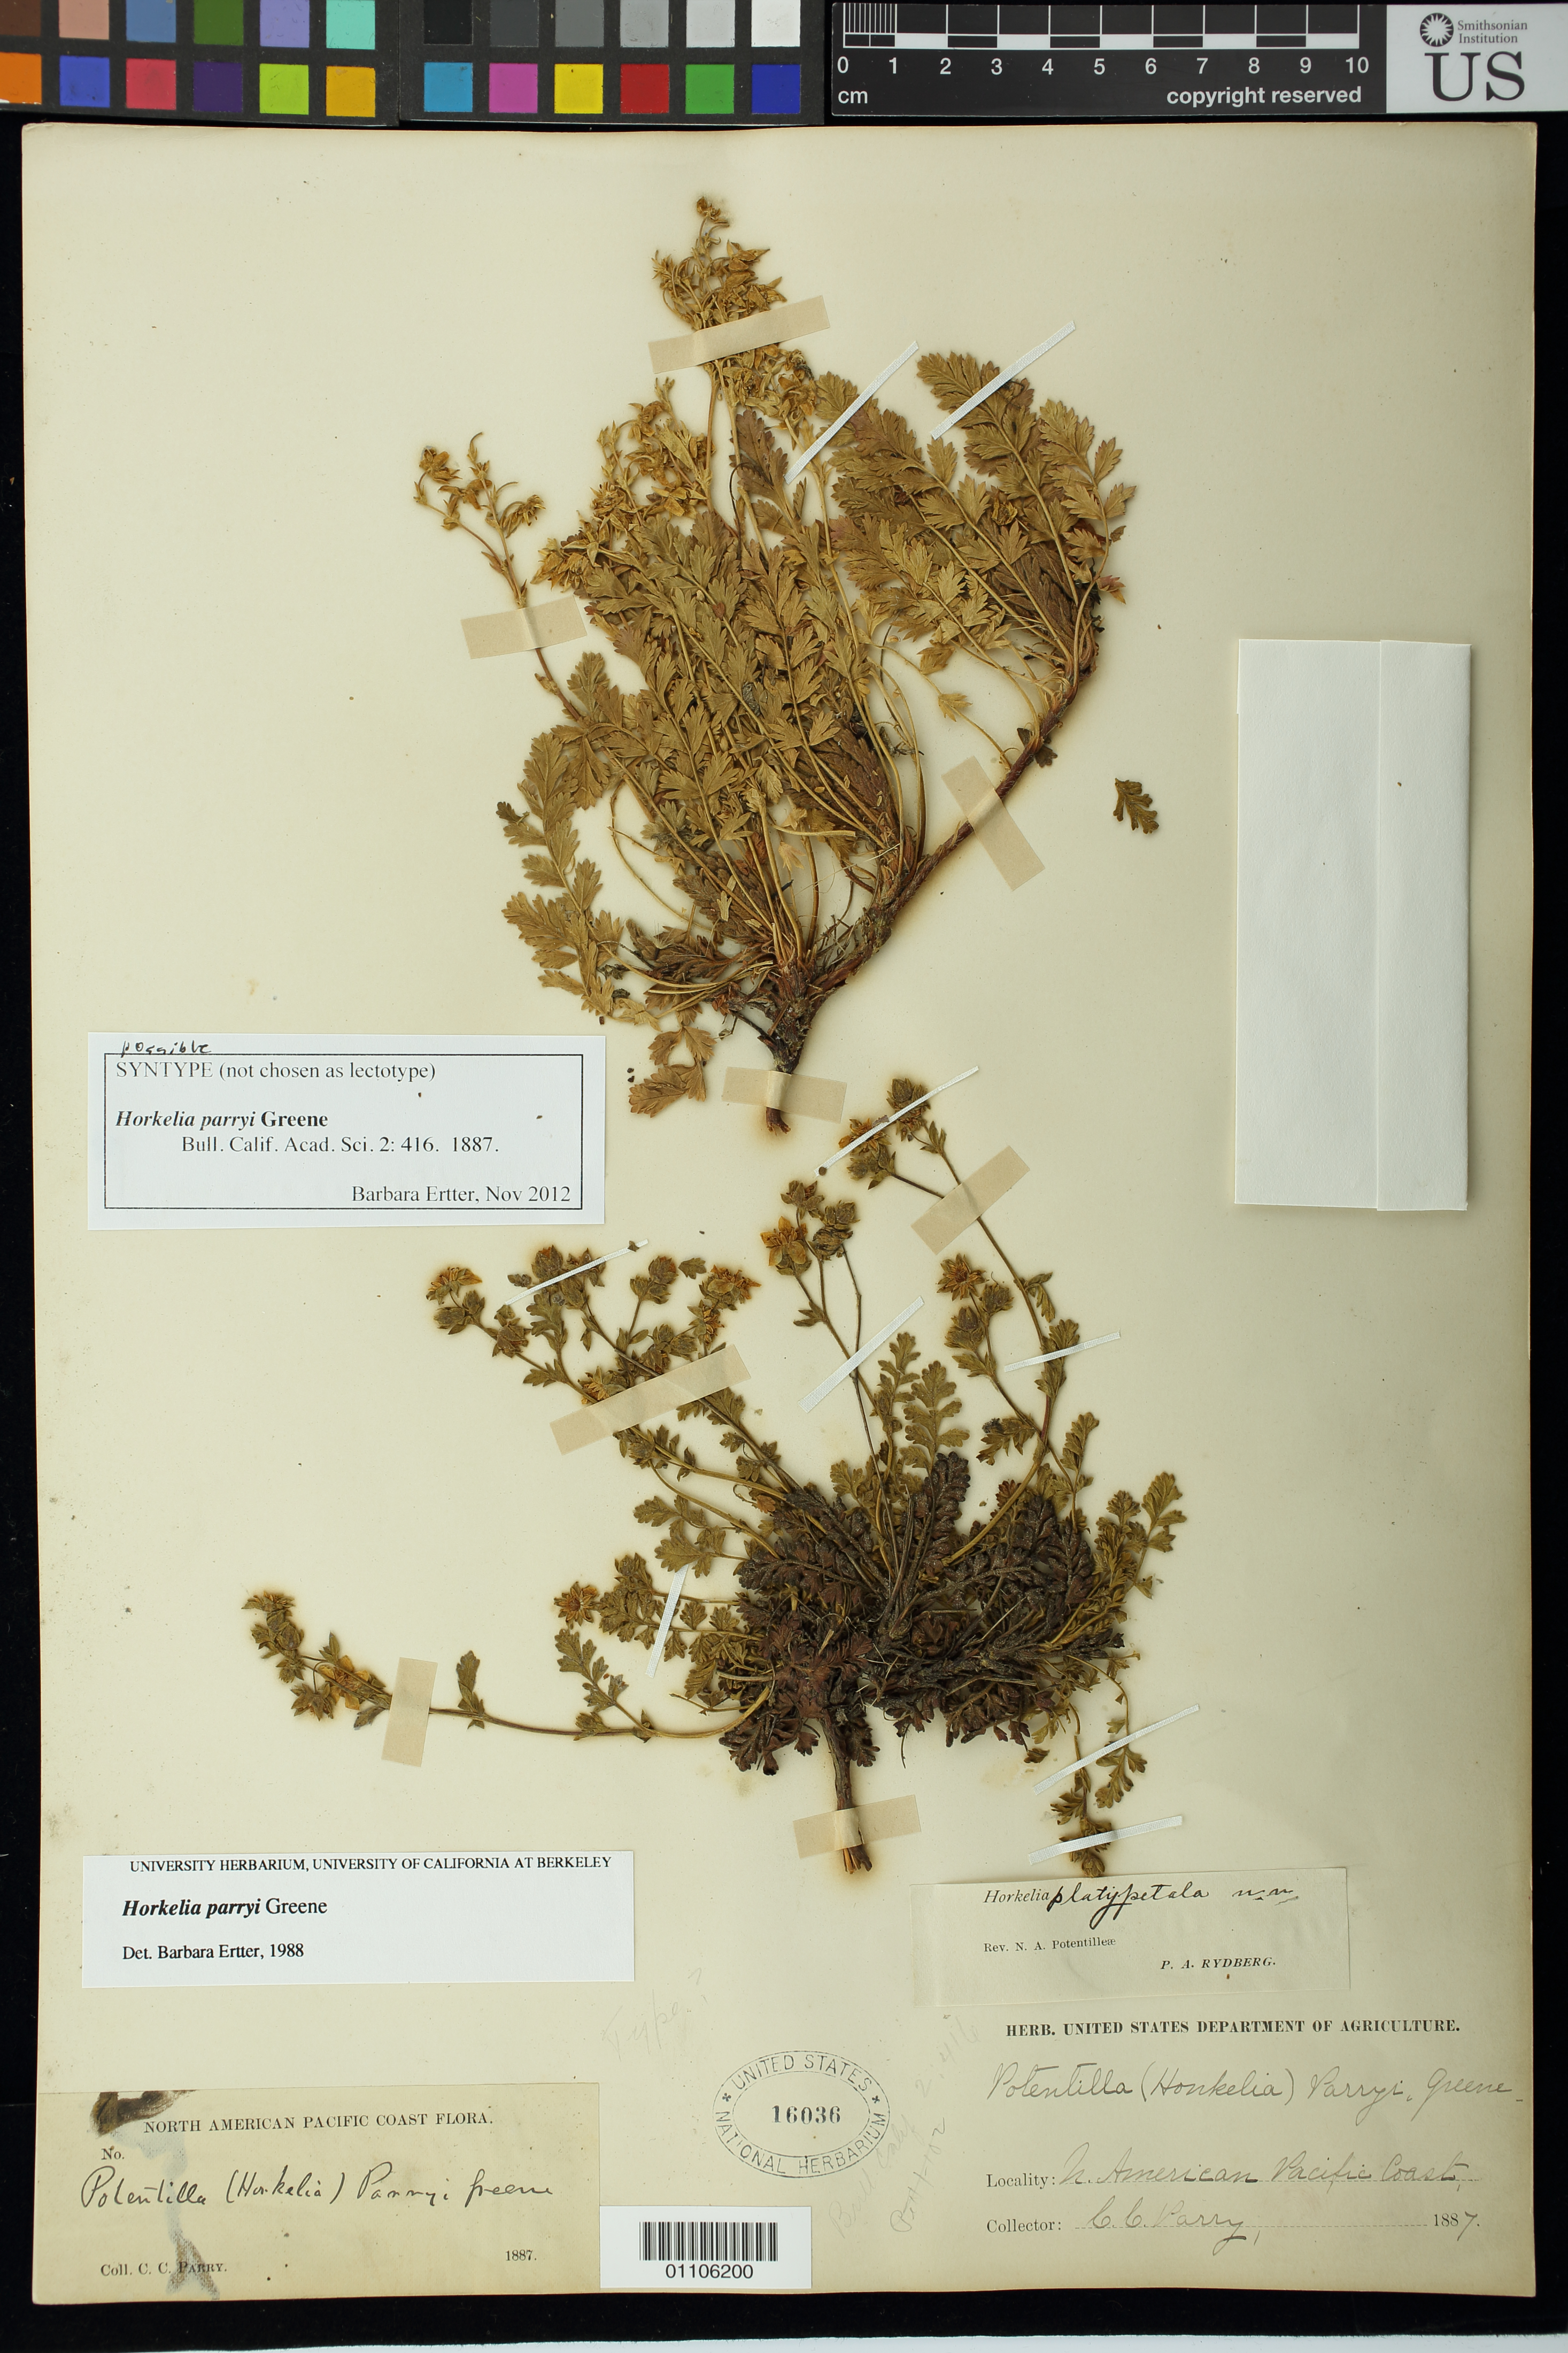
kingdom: Plantae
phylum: Tracheophyta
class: Magnoliopsida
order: Rosales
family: Rosaceae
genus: Horkelia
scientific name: Horkelia parryi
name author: Greene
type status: Possible Syntype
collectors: C. C. Parry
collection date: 1887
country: United States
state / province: California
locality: N. American Pacific Coast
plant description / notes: Apparently also a type of Horkelia platypetala Rydb., "n.n." [nomen novum or new name] an apparently superfluous name based on Horkelia parryi [sensu] Greene, which Rydberg assumed was nomenclaturally based on Horkelia bolanderi var. parryi S. Watson, although Greene did not cite that name and it is not clear he included its type in his circumscription. [Watson's taxon is based on a Parry collection from 1875.]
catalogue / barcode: US 16036